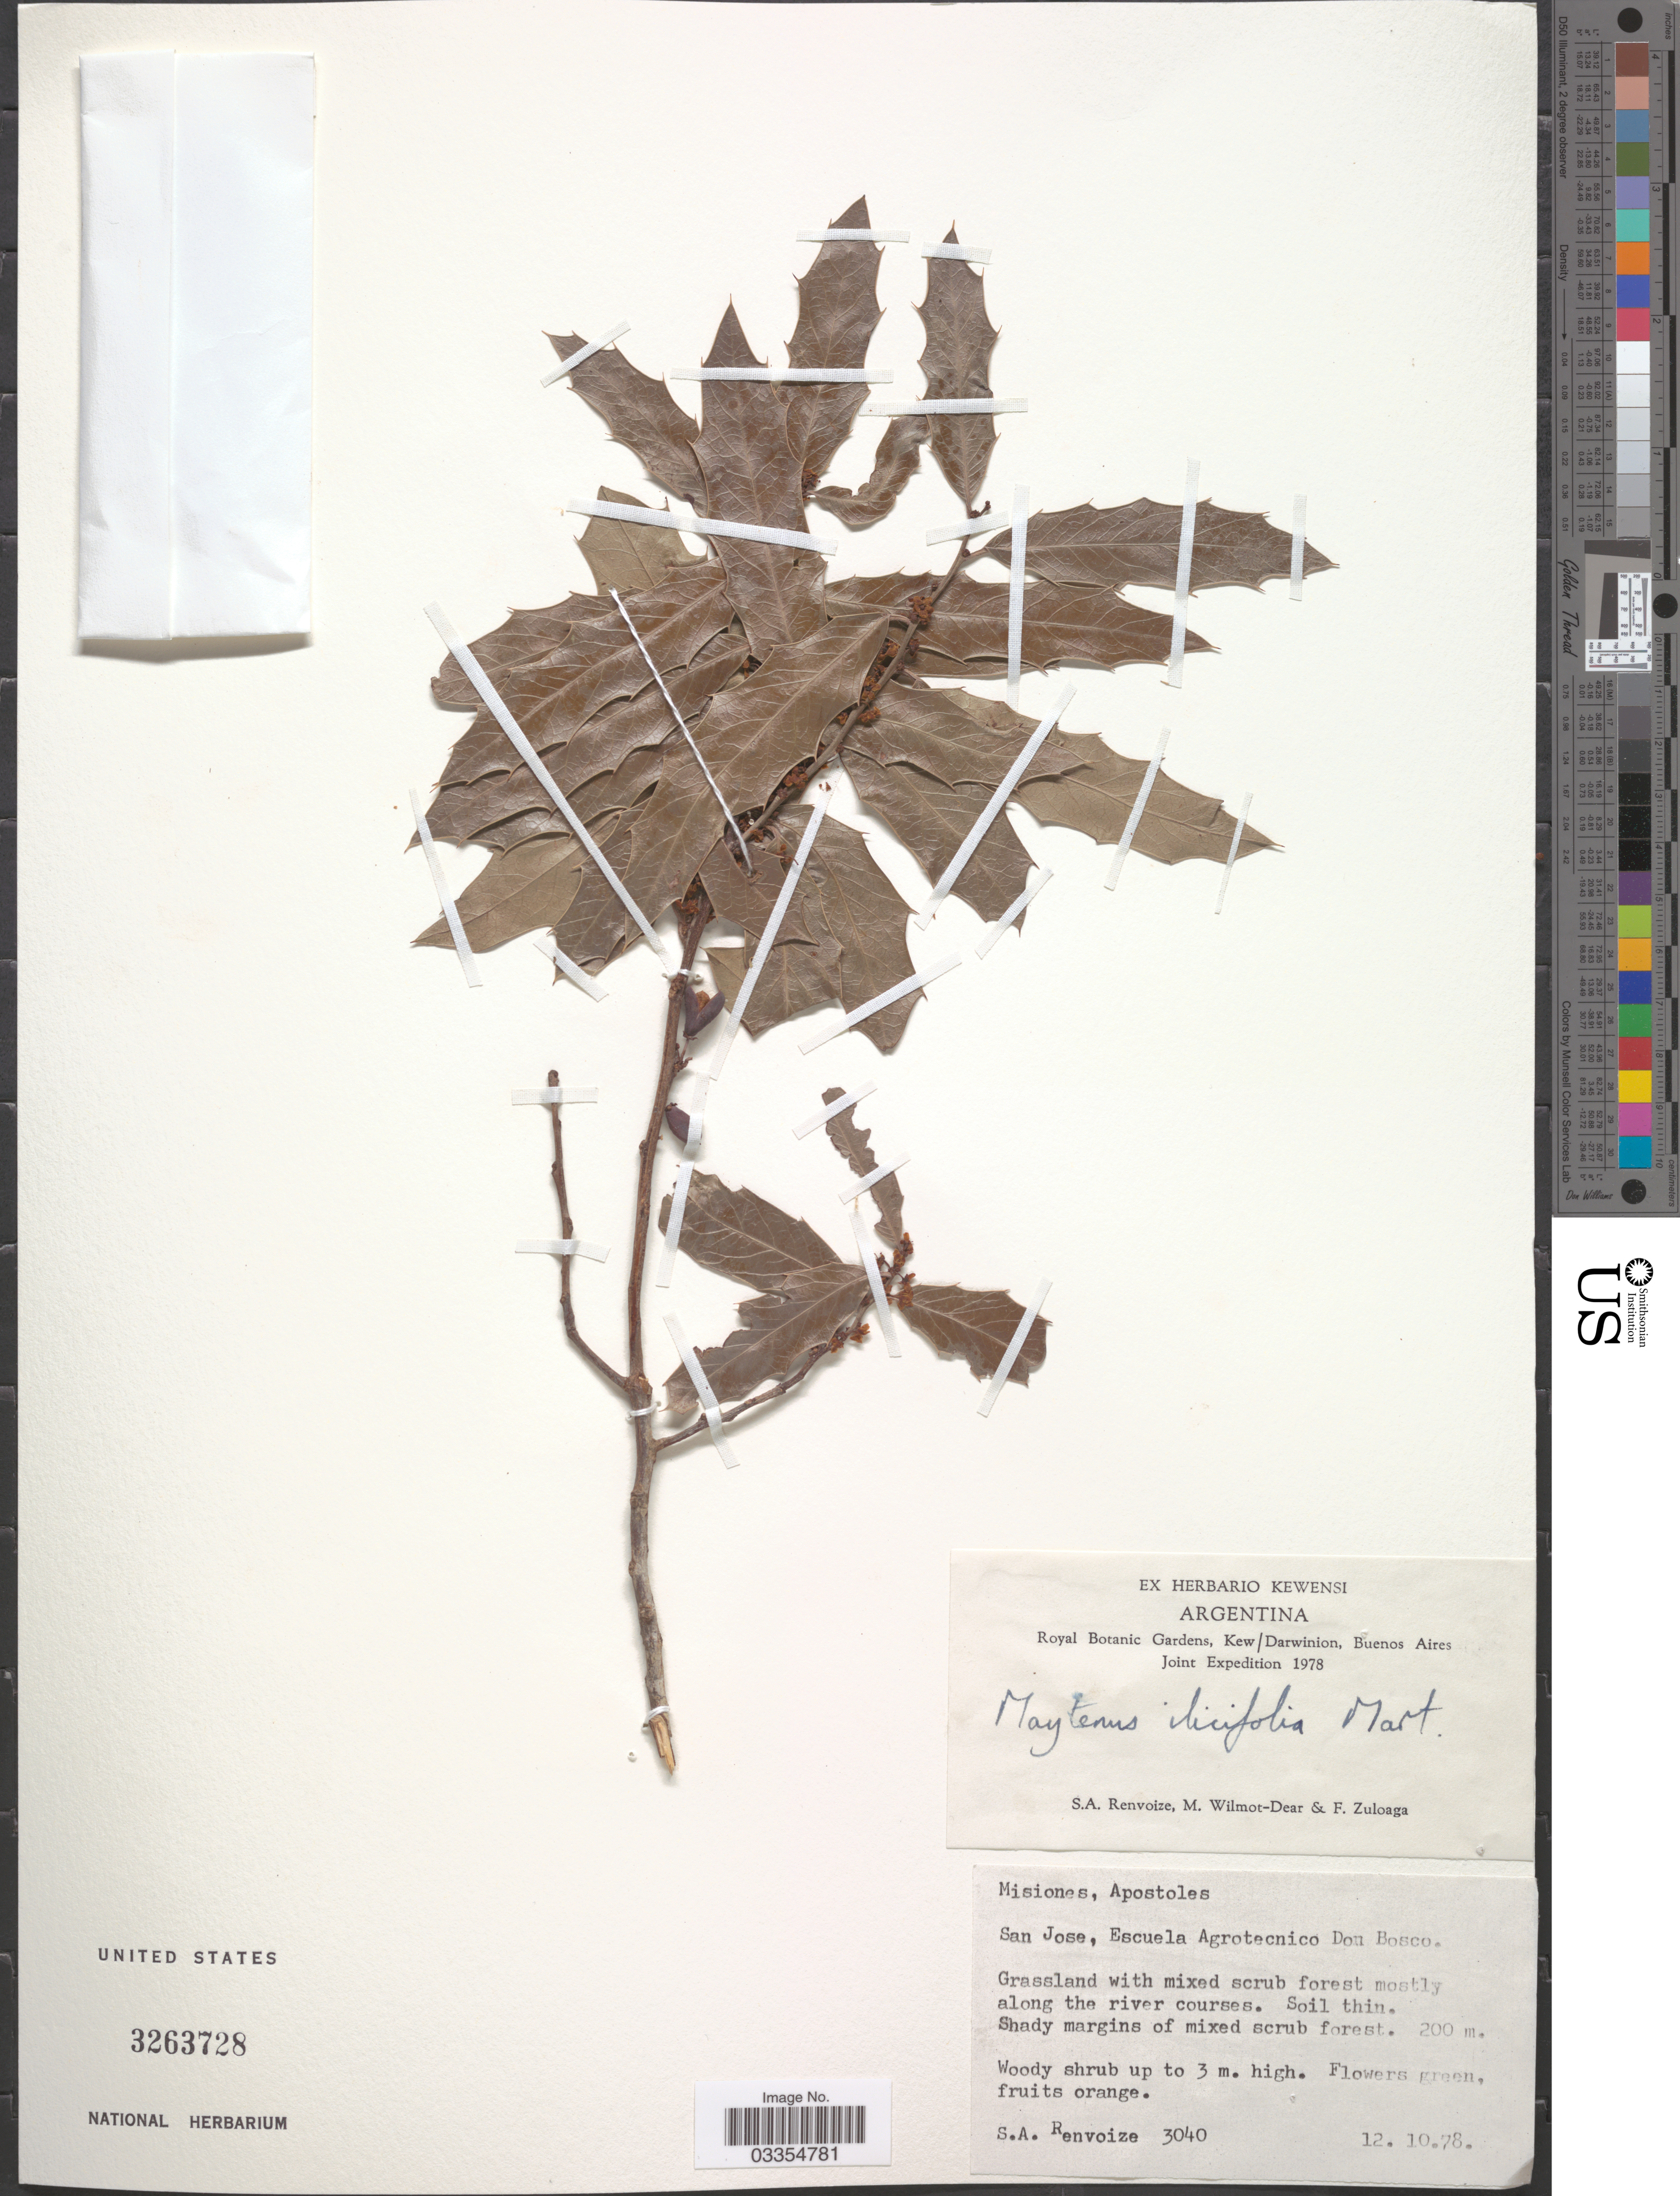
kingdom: Plantae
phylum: Tracheophyta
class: Magnoliopsida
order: Celastrales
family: Celastraceae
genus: Maytenus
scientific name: Maytenus ilicifolia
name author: (Schrad.) Planch.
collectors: S. A. Renvoize, M. Wilmot-Dear & F. Zuloaga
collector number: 3040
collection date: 1978-10-12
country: Argentina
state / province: Misiones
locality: Apostoles. San Jose, Escuela Agrotecnico Don Bosco.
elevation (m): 200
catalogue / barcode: US 3263728